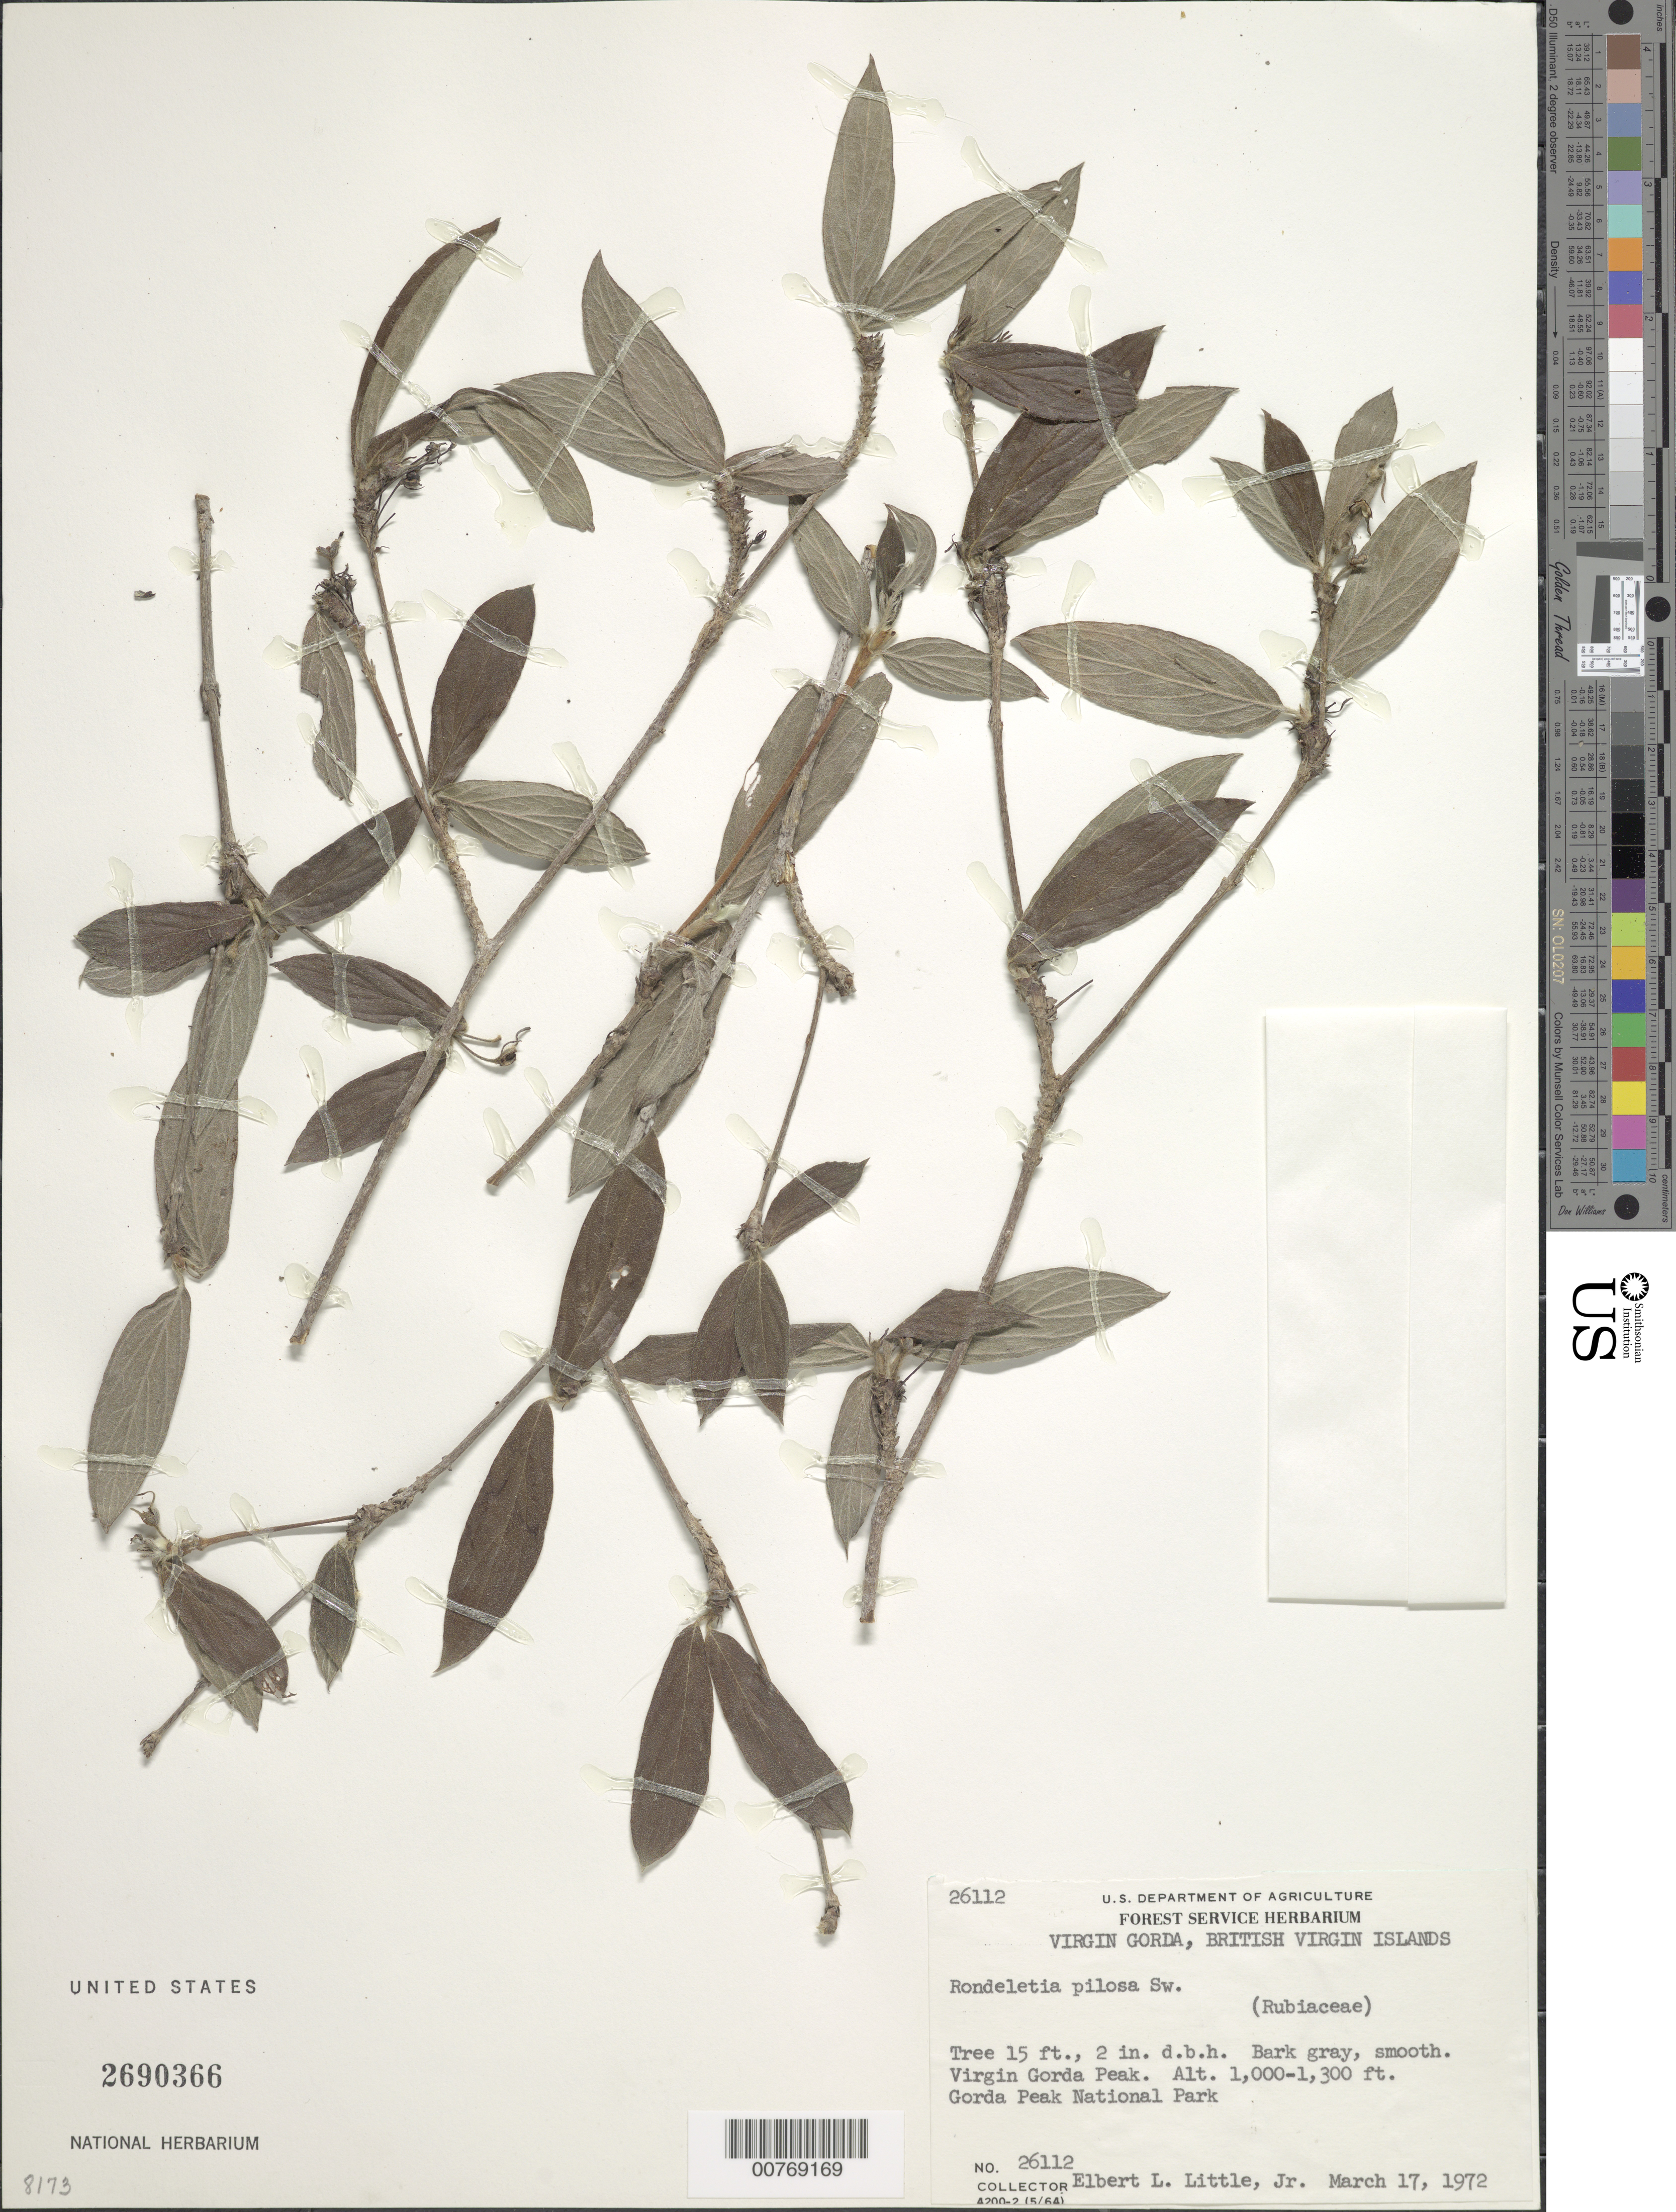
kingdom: Plantae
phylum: Tracheophyta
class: Magnoliopsida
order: Gentianales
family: Rubiaceae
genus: Rondeletia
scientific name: Rondeletia pilosa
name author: Sw.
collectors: E. L. Little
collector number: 26112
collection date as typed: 17 Mar 1972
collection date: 1972-03-17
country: British Virgin Islands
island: Virgin Gorda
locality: Virgin Gorda Peak, Gorda Peak National Park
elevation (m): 305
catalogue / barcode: US 2690366